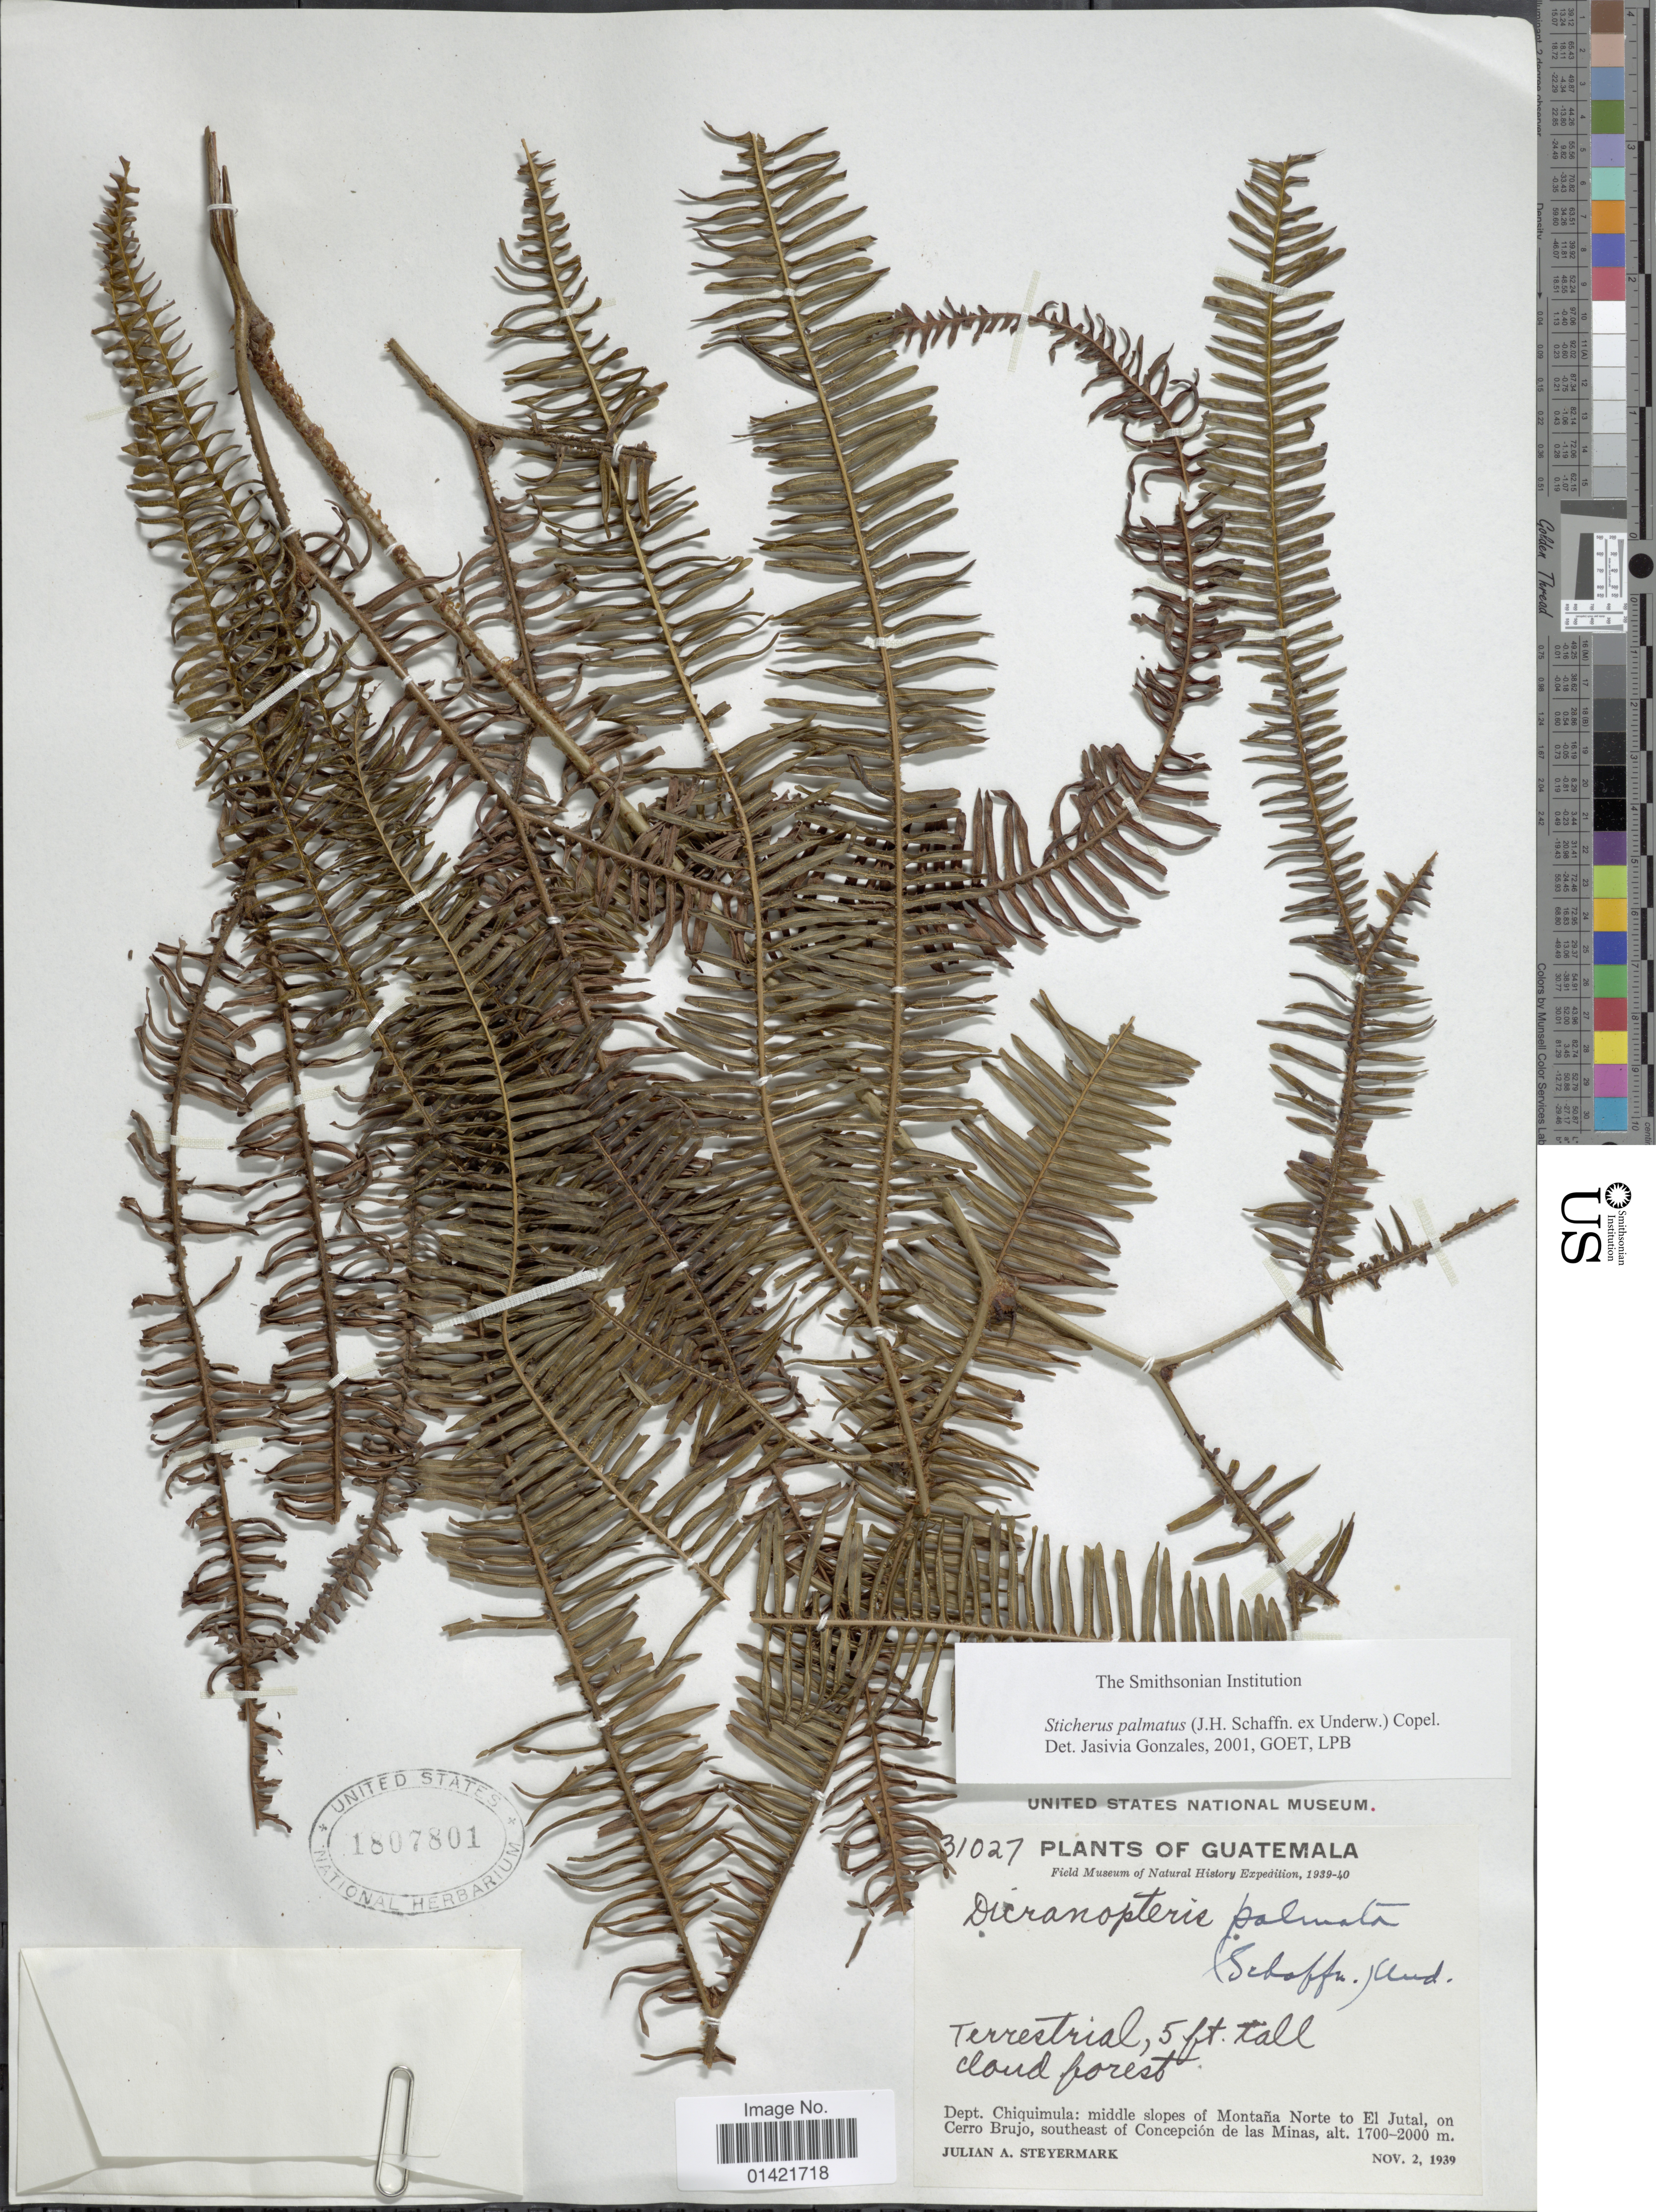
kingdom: Plantae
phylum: Tracheophyta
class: Polypodiopsida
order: Gleicheniales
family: Gleicheniaceae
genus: Sticherus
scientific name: Sticherus furcatus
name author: (L.) Ching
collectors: J. Steyermark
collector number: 31027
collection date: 1939-11-02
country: Guatemala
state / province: Chiquimula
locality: Dept. Chiquimala: middle slopes of Montana Norte to El Jutal, on Cerro Brujo, southeast of Concepcion de las Minas.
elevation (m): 1700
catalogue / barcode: US 1807801